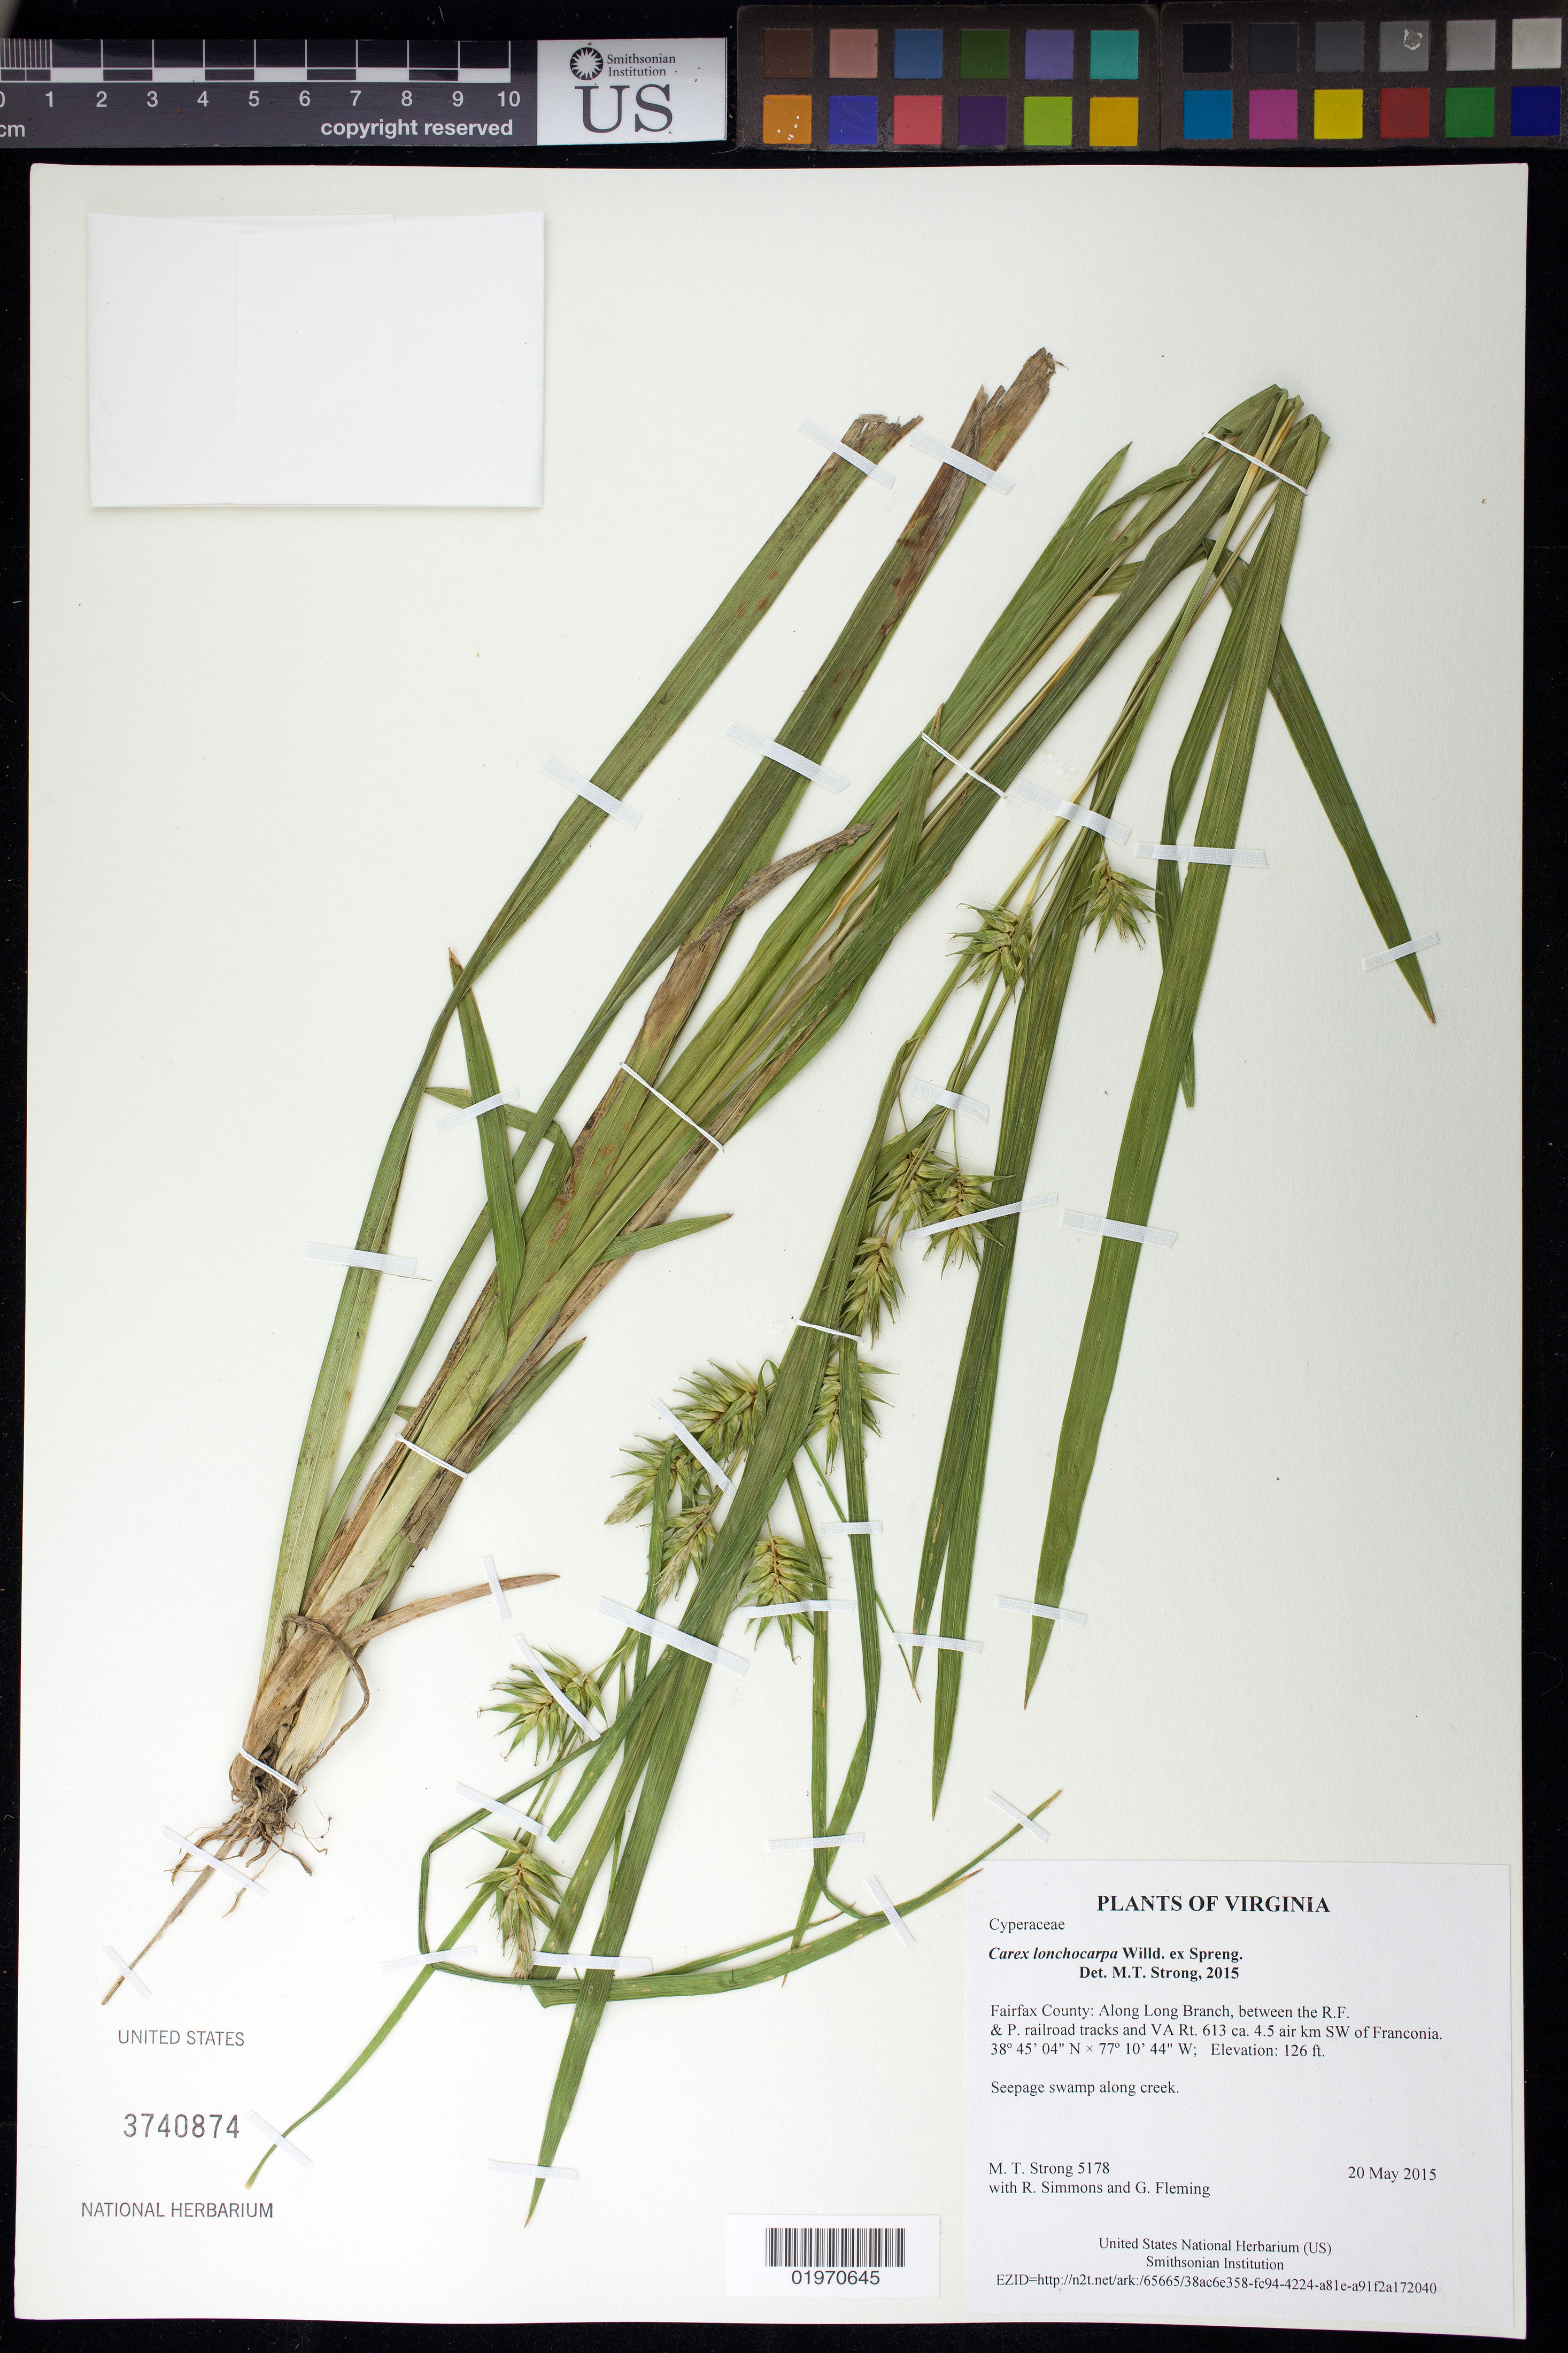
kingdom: Plantae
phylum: Tracheophyta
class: Liliopsida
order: Poales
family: Cyperaceae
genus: Carex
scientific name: Carex sp.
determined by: Strong, Mark T., (BOT), Smithsonian Institution - National Museum of Natural History (UNITED STATES)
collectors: M. T. Strong, R. Simmons & G. Fleming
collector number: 5178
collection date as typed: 20 May 2015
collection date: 2015-05-20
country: United States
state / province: Virginia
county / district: Fairfax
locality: Along Long Branch, between the R.F. & P. railroad tracks and VA Rt 613, ca. 4.5 km SW of Franconia.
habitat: Seepage swamp along creek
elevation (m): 38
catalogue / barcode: US 3740874